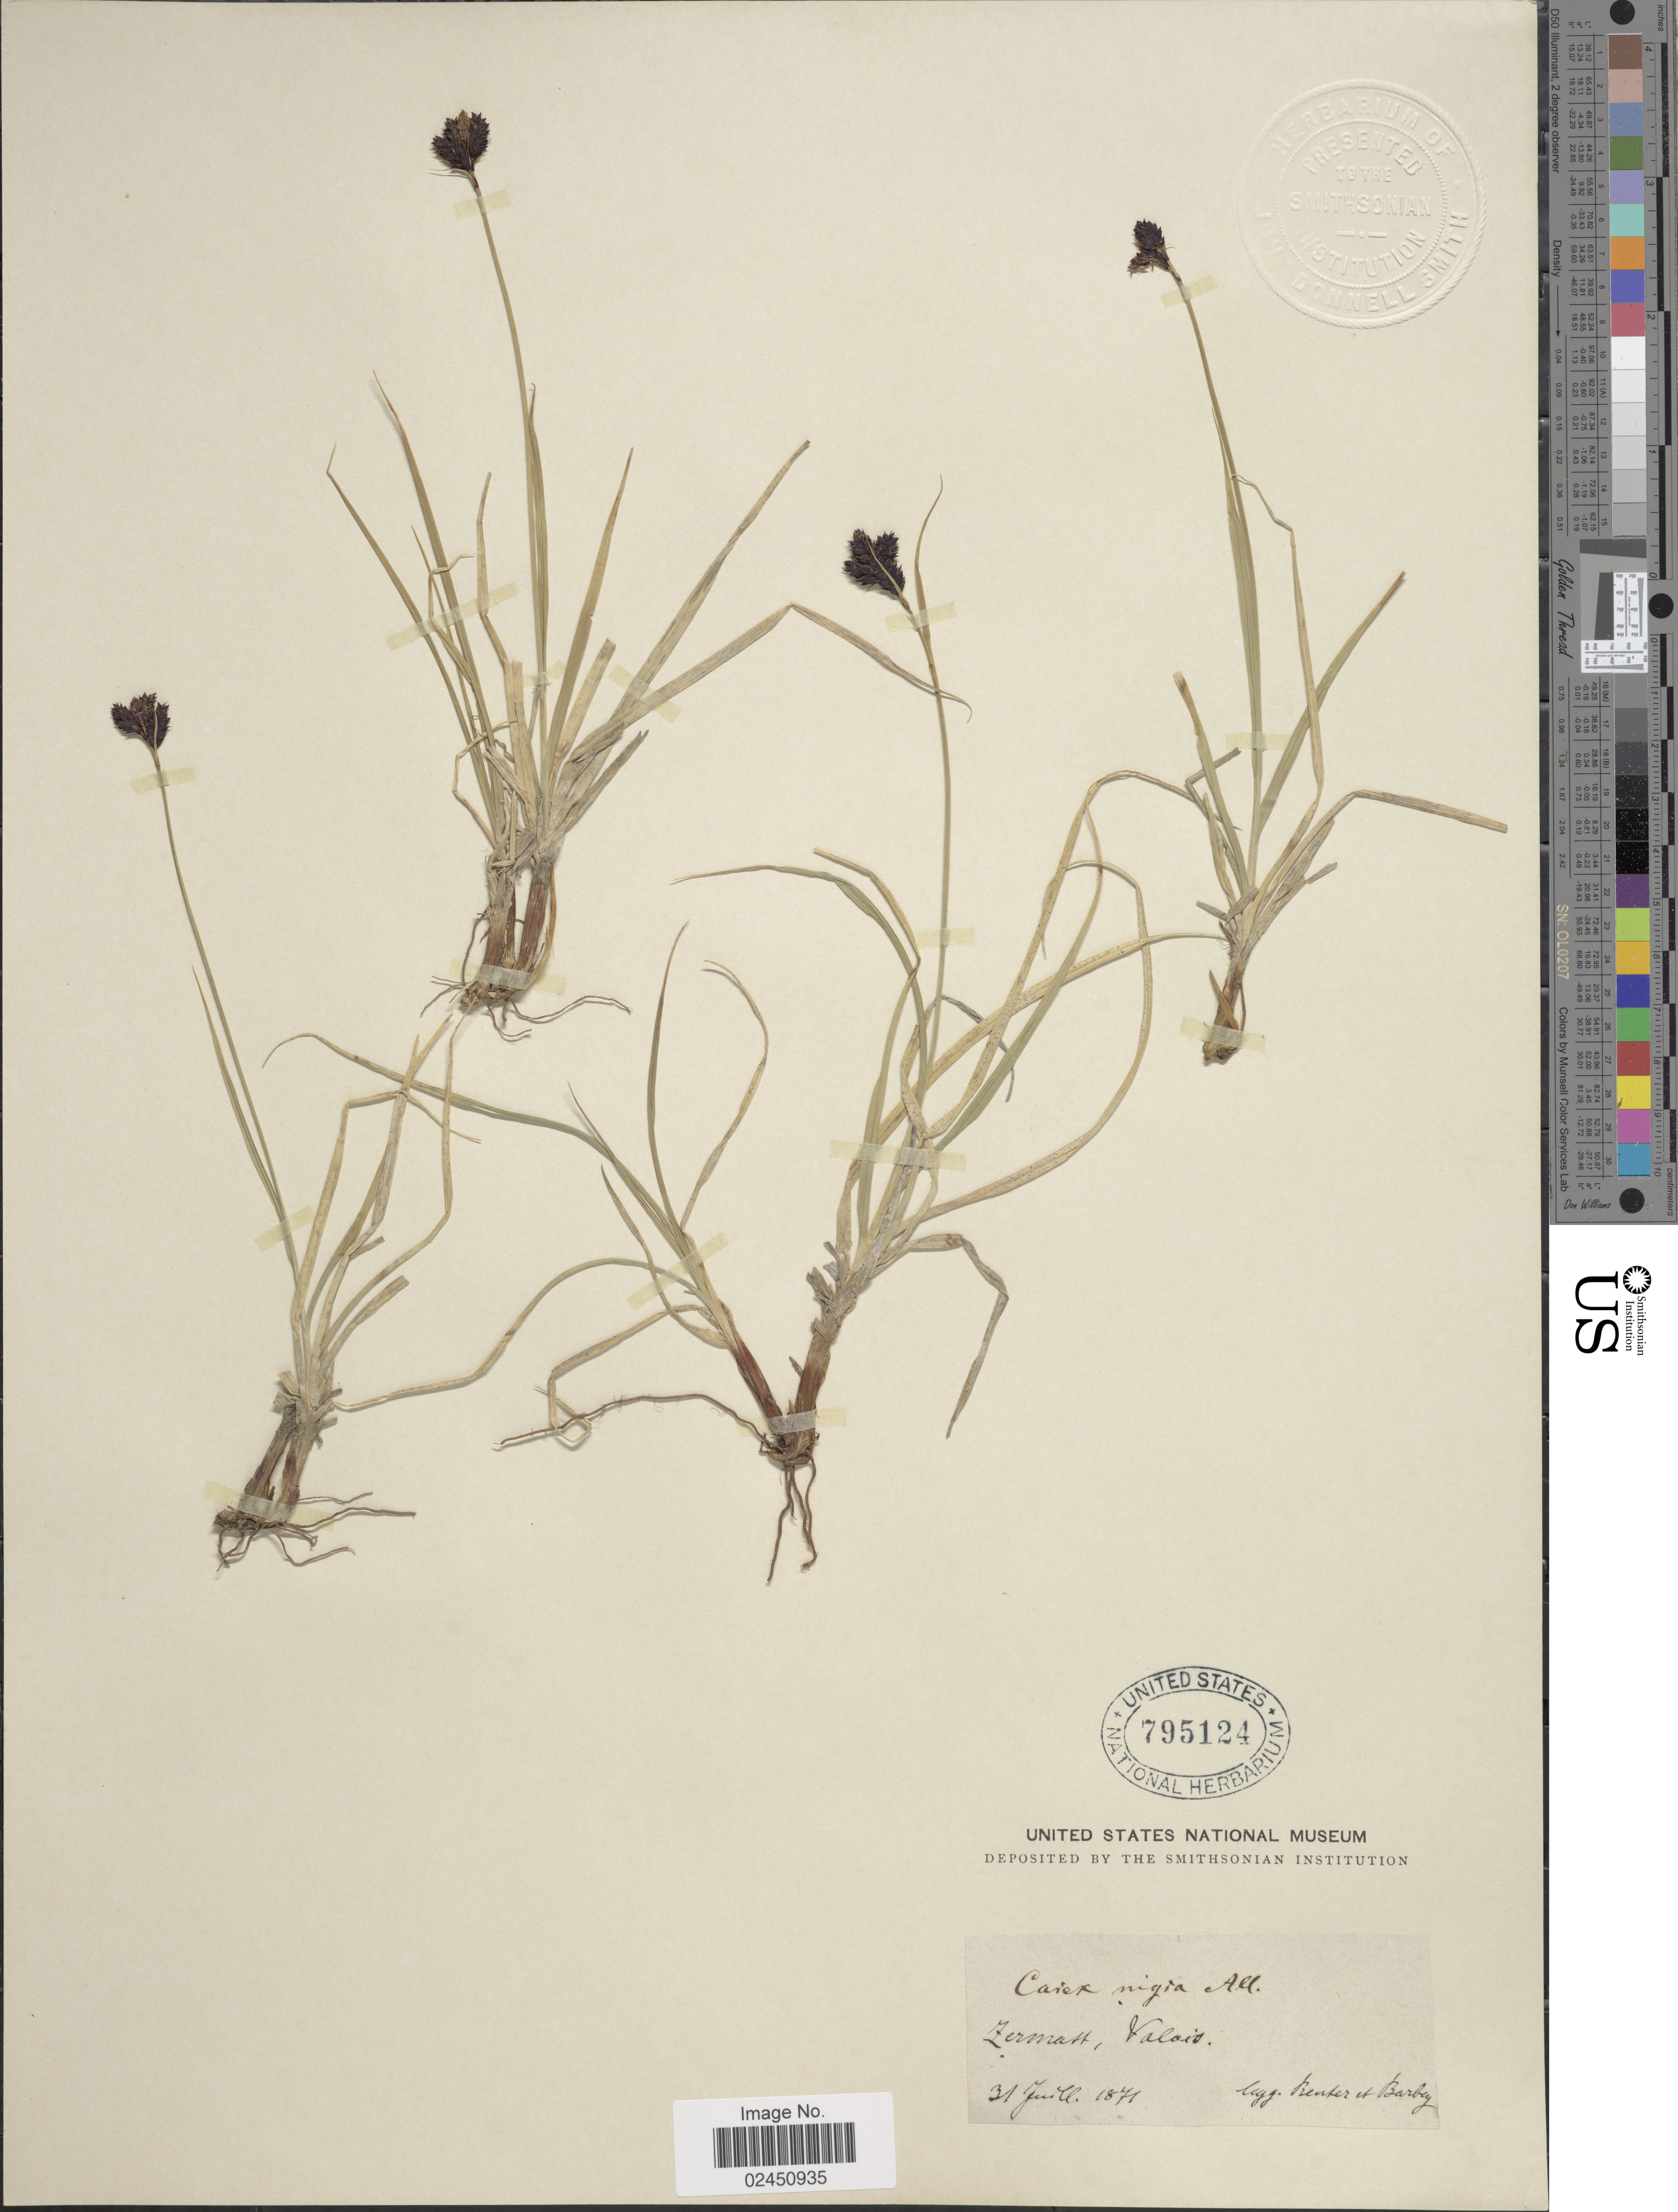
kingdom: Plantae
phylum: Tracheophyta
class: Liliopsida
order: Poales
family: Cyperaceae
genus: Carex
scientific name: Carex parviflora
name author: Host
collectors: -. Reuter & Barbey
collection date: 1871-07-31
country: Switzerland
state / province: Valais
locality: Zermatt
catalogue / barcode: US 795124